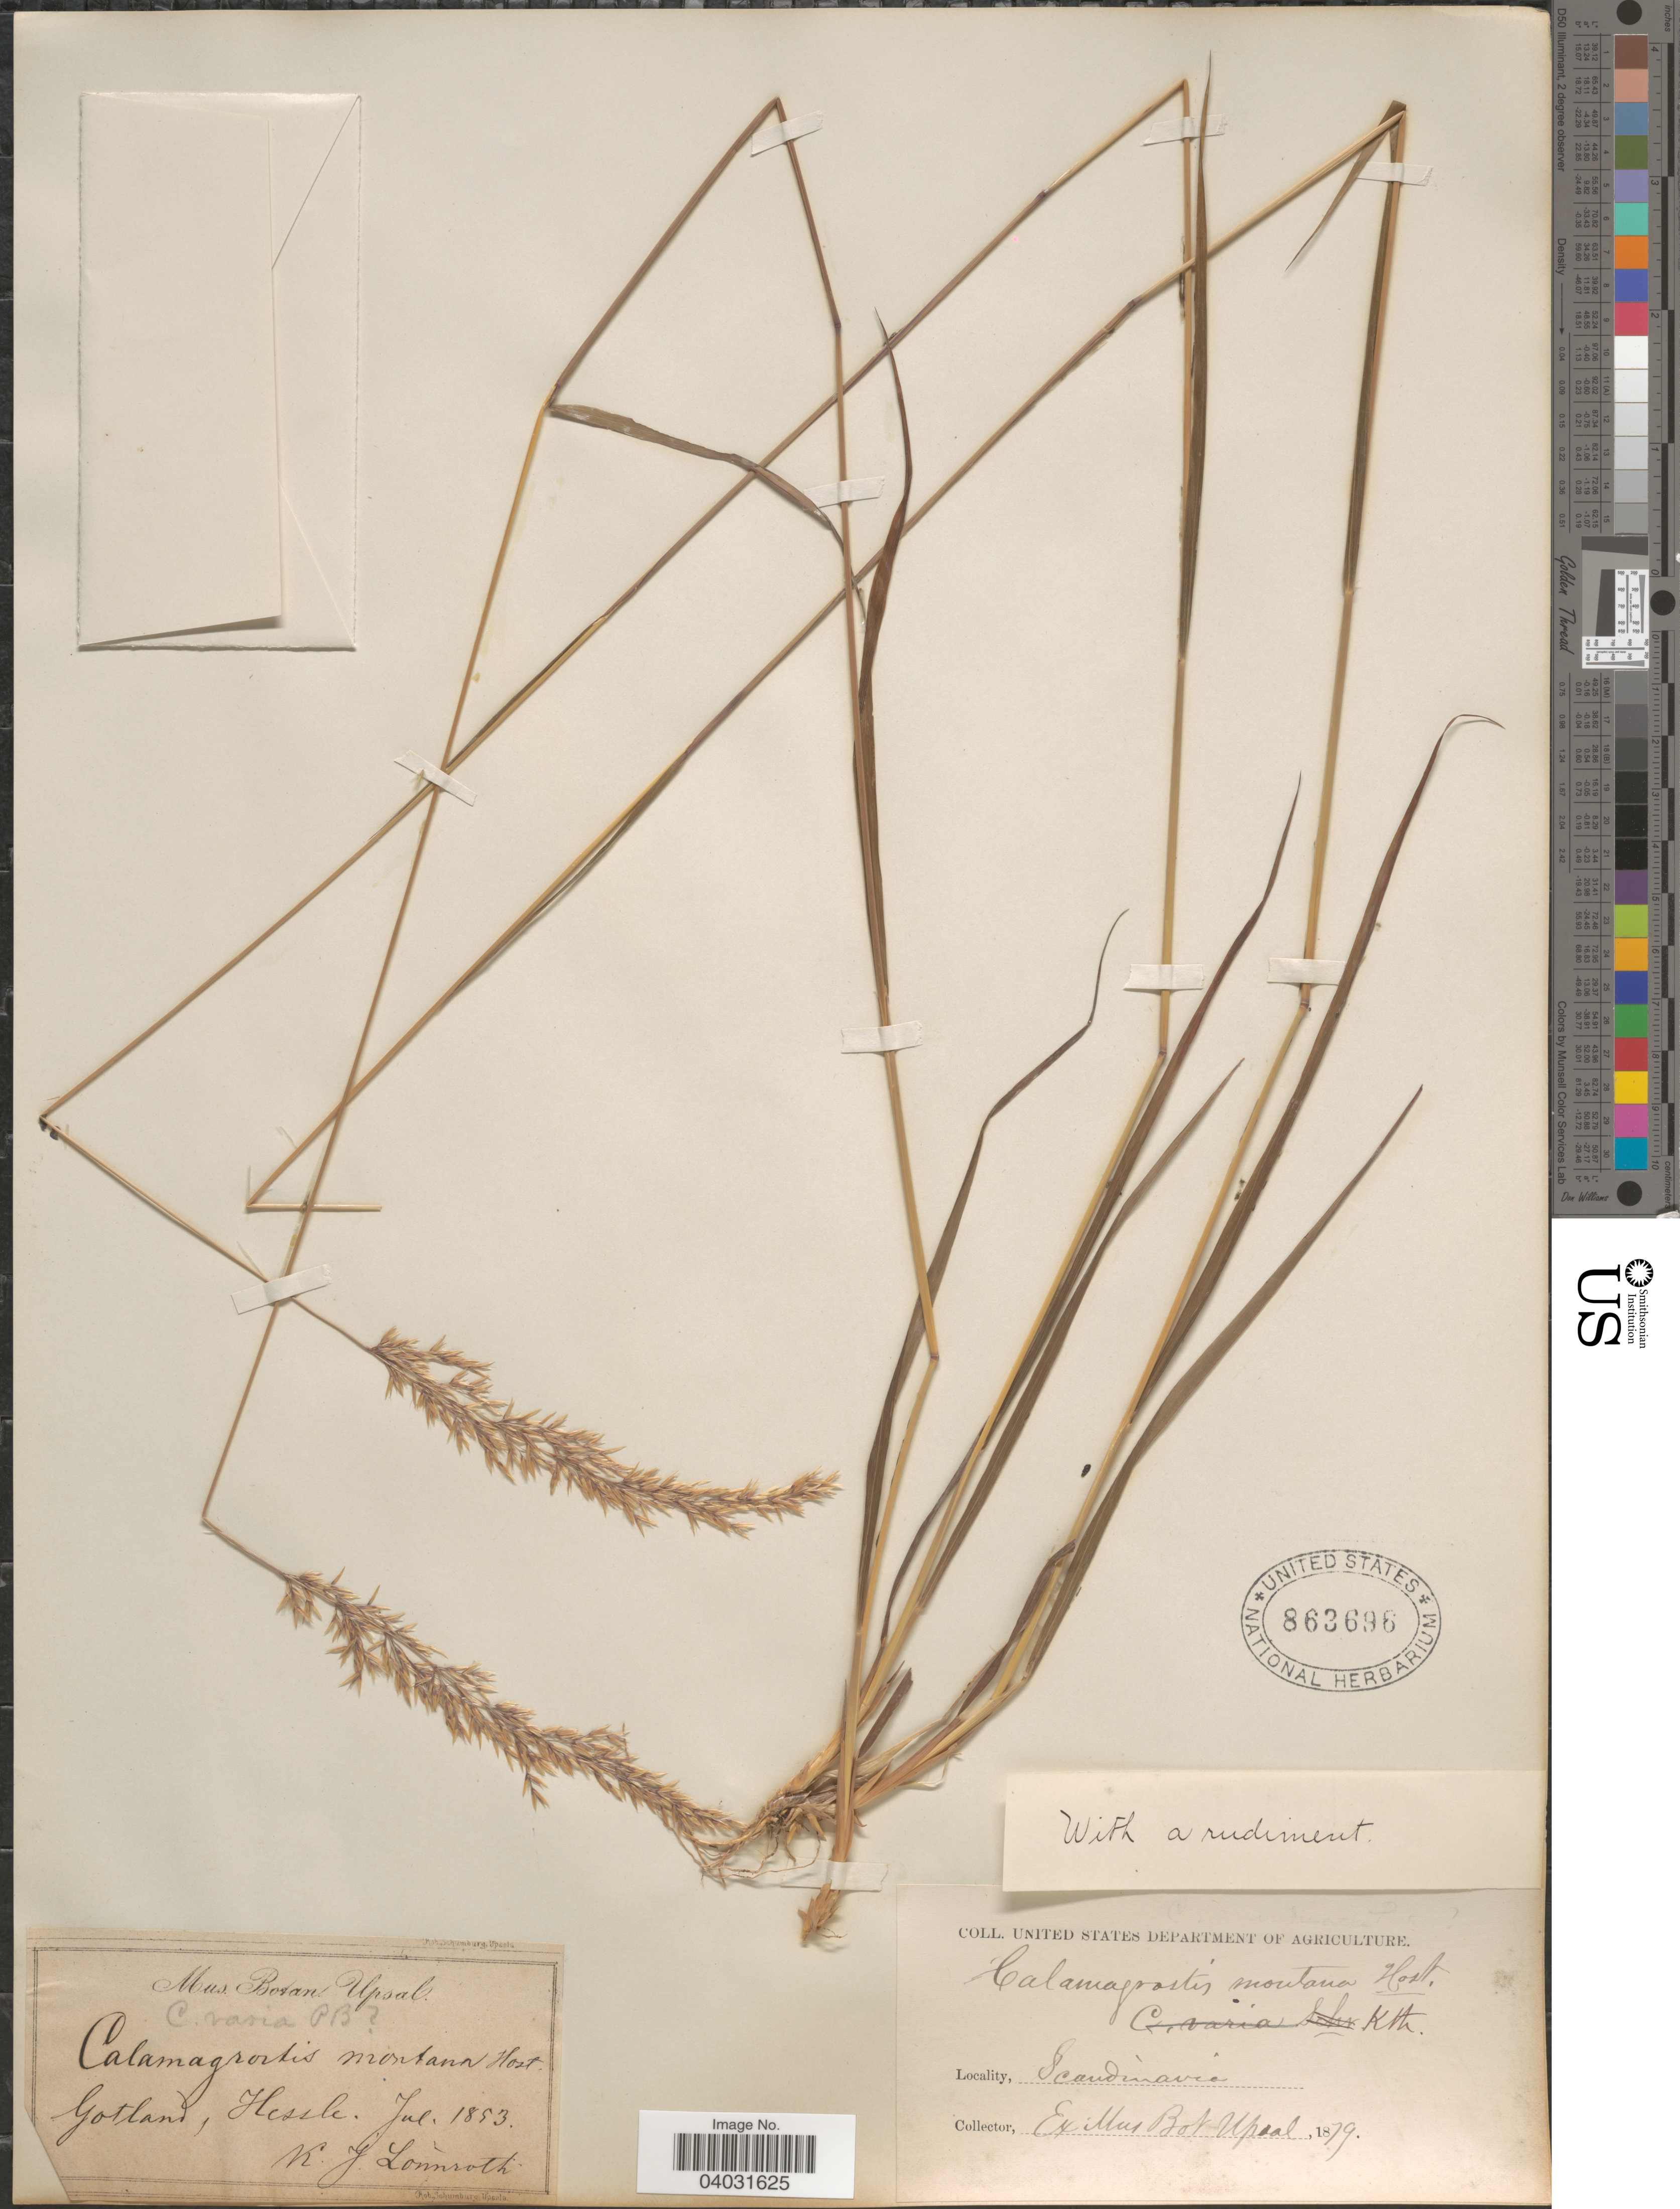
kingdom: Plantae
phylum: Tracheophyta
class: Liliopsida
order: Poales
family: Poaceae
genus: Calamagrostis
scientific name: Calamagrostis varia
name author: Host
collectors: K. Lonnroth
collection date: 1853-07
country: Sweden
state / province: Gotland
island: Gotland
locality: Gotland, Hessle. Scandinavia.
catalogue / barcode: US 863696